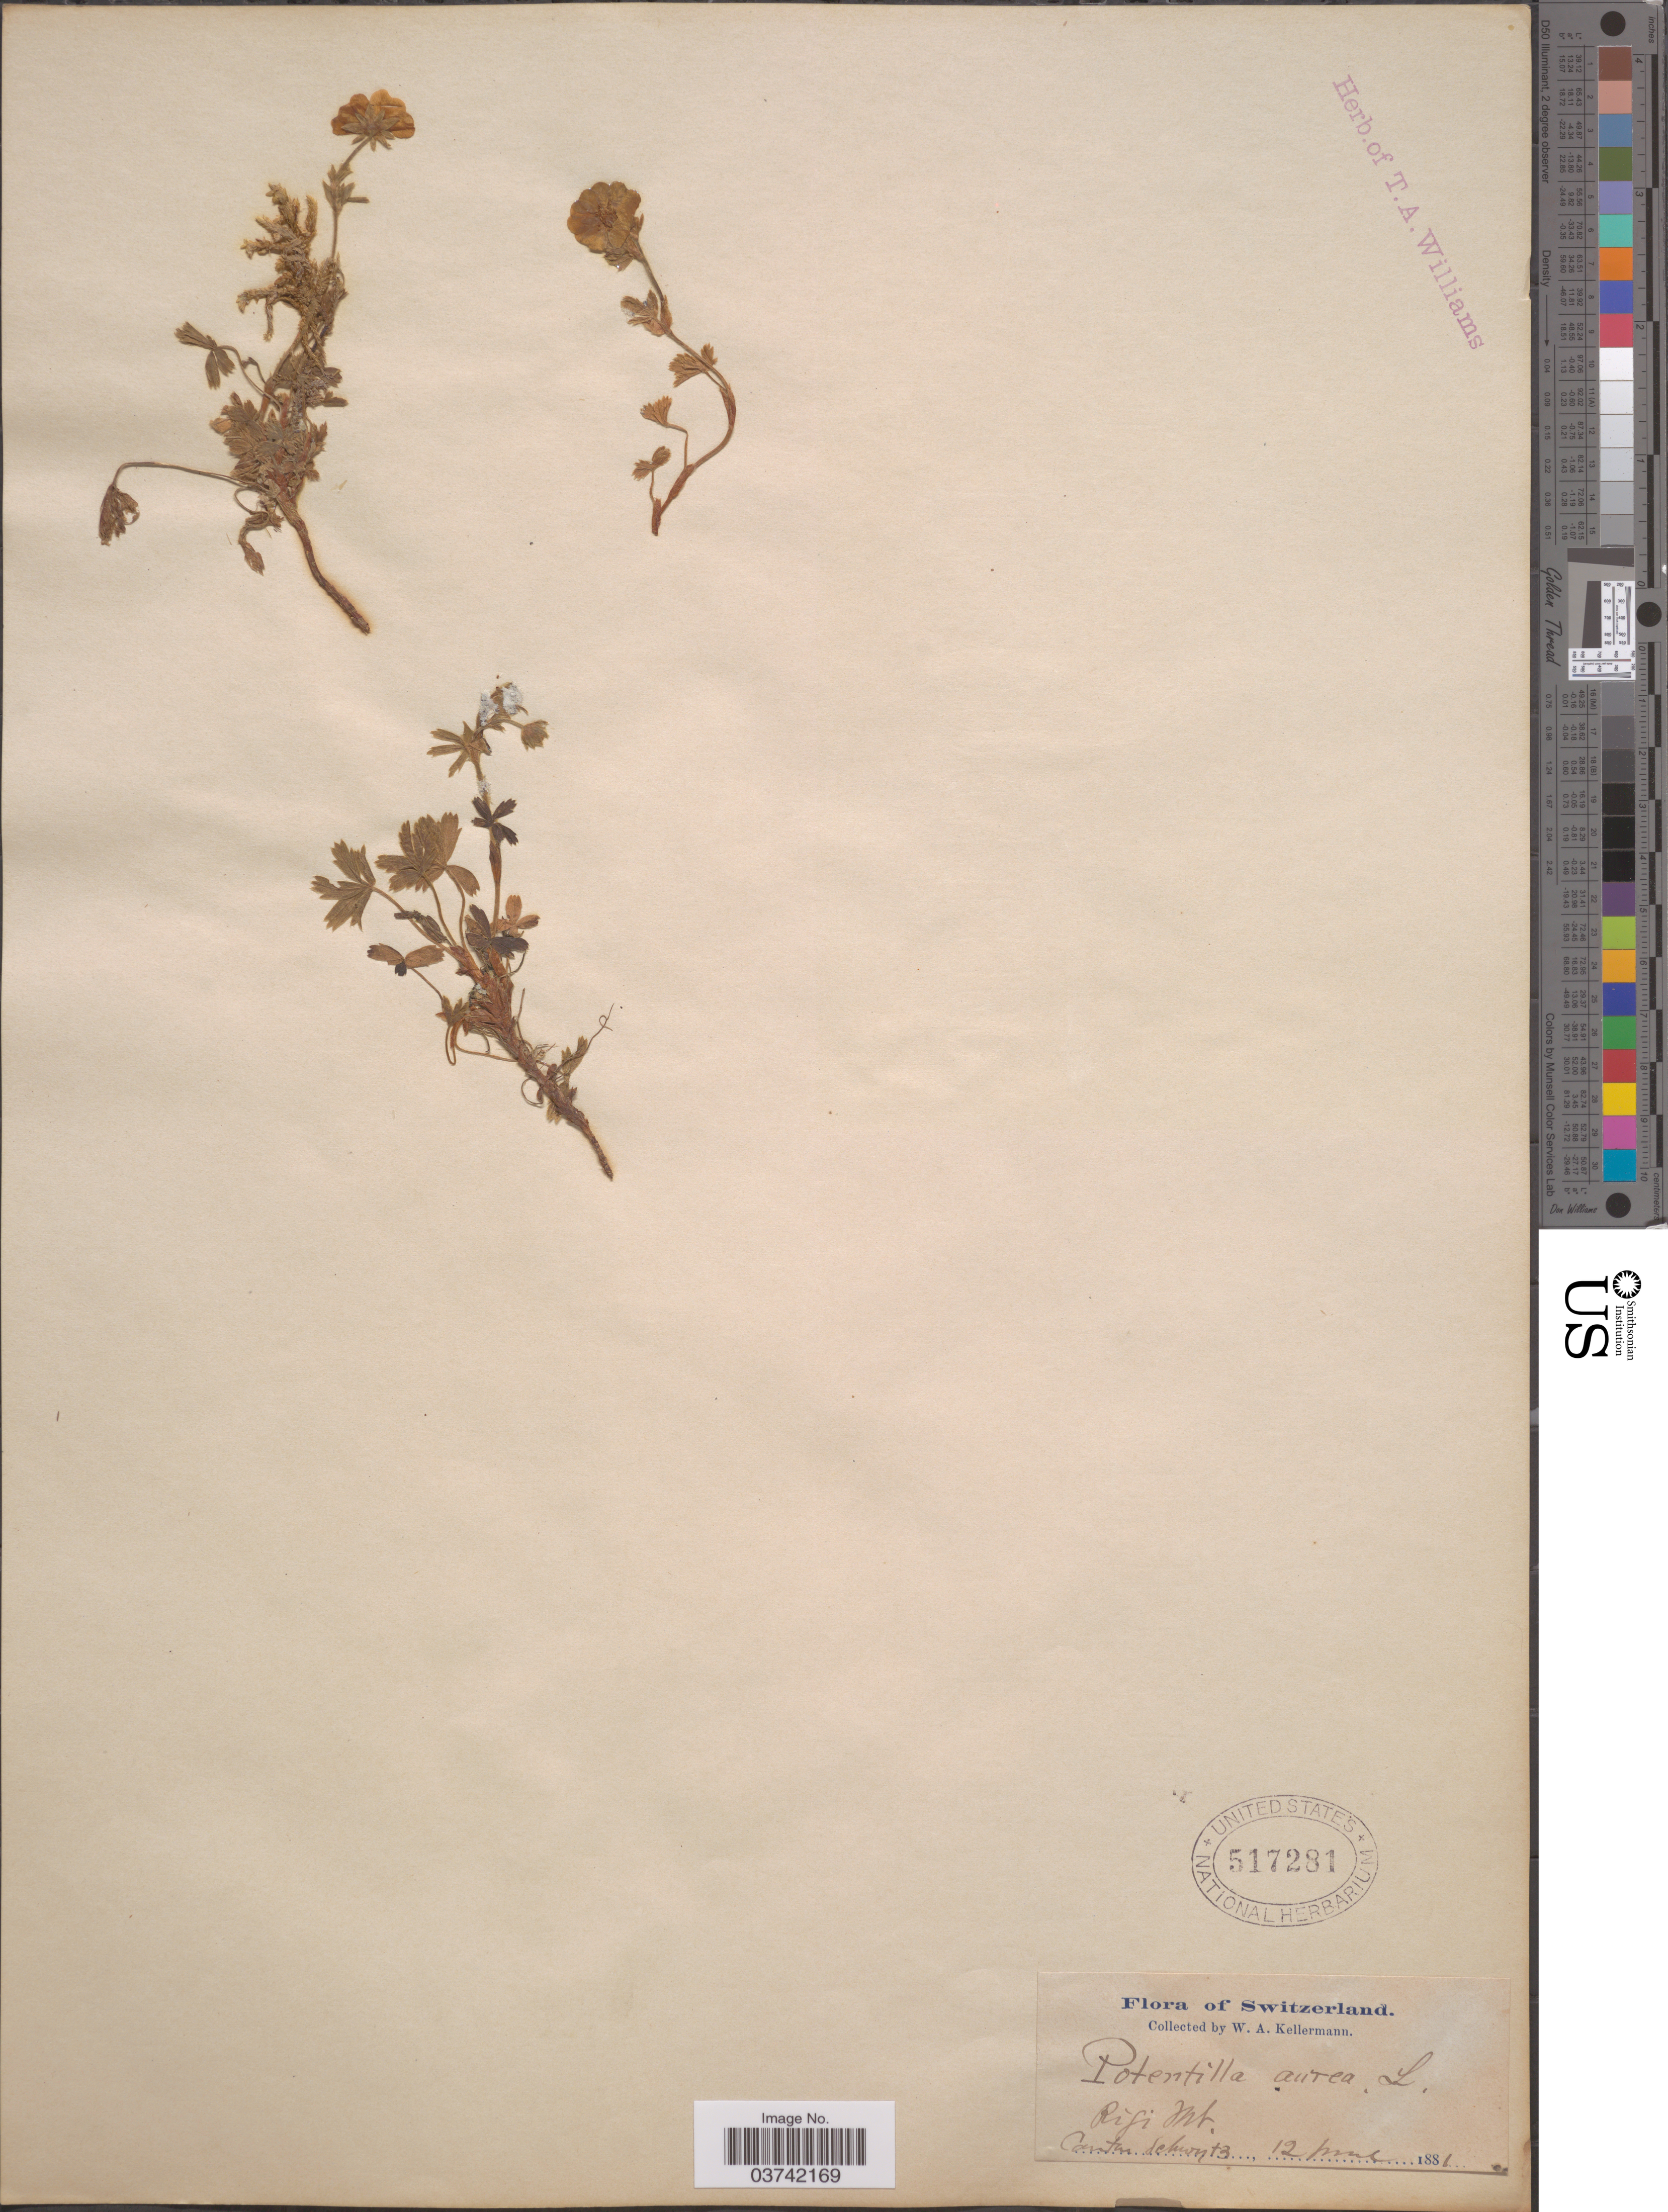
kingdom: Plantae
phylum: Tracheophyta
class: Magnoliopsida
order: Rosales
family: Rosaceae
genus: Potentilla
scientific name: Potentilla aurea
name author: L.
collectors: W. Kellerman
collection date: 1881-06-12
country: Switzerland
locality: Rigi Mt. Canton Schweitz.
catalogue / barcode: US 517281